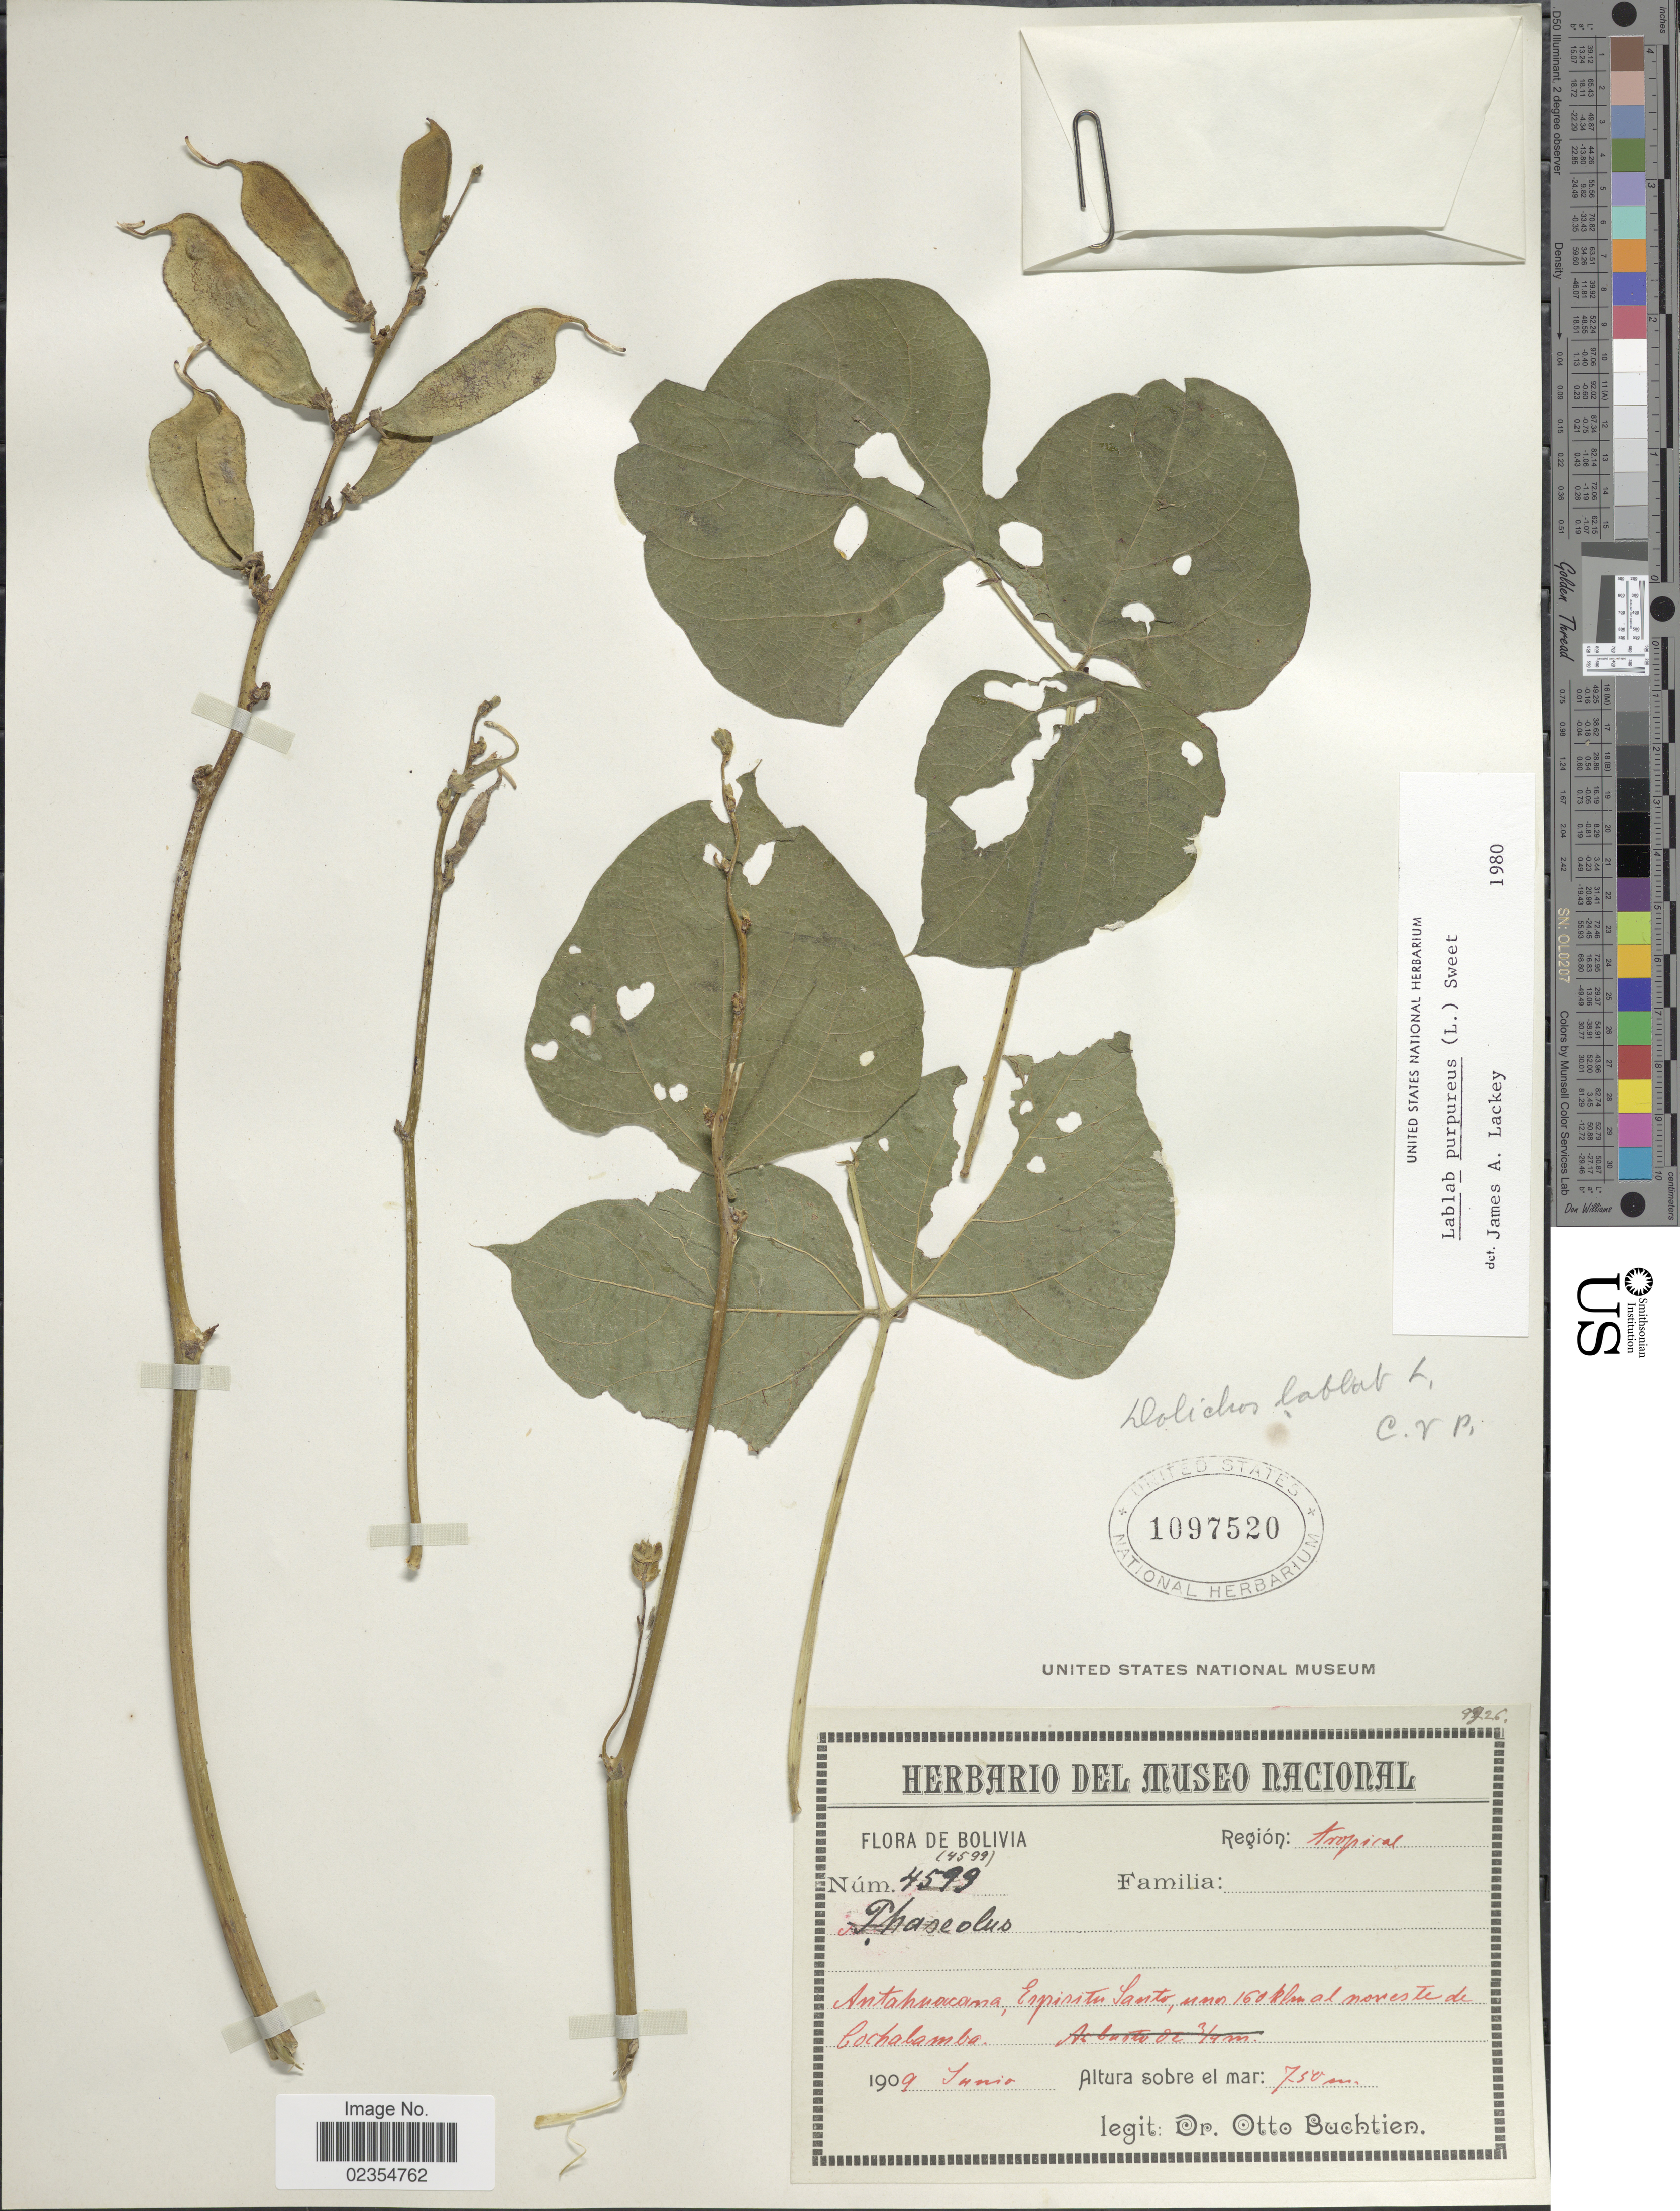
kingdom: Plantae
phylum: Tracheophyta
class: Magnoliopsida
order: Fabales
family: Fabaceae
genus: Lablab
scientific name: Lablab purpureus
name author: (L.) Sweet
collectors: O. Buchtien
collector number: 4599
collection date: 1909-06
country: Bolivia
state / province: Cochabamba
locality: Antahuacana, Espiritu Santo, unos 150 klm al noreste de Cochabamba, Region Tropical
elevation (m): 750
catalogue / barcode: US 1097520